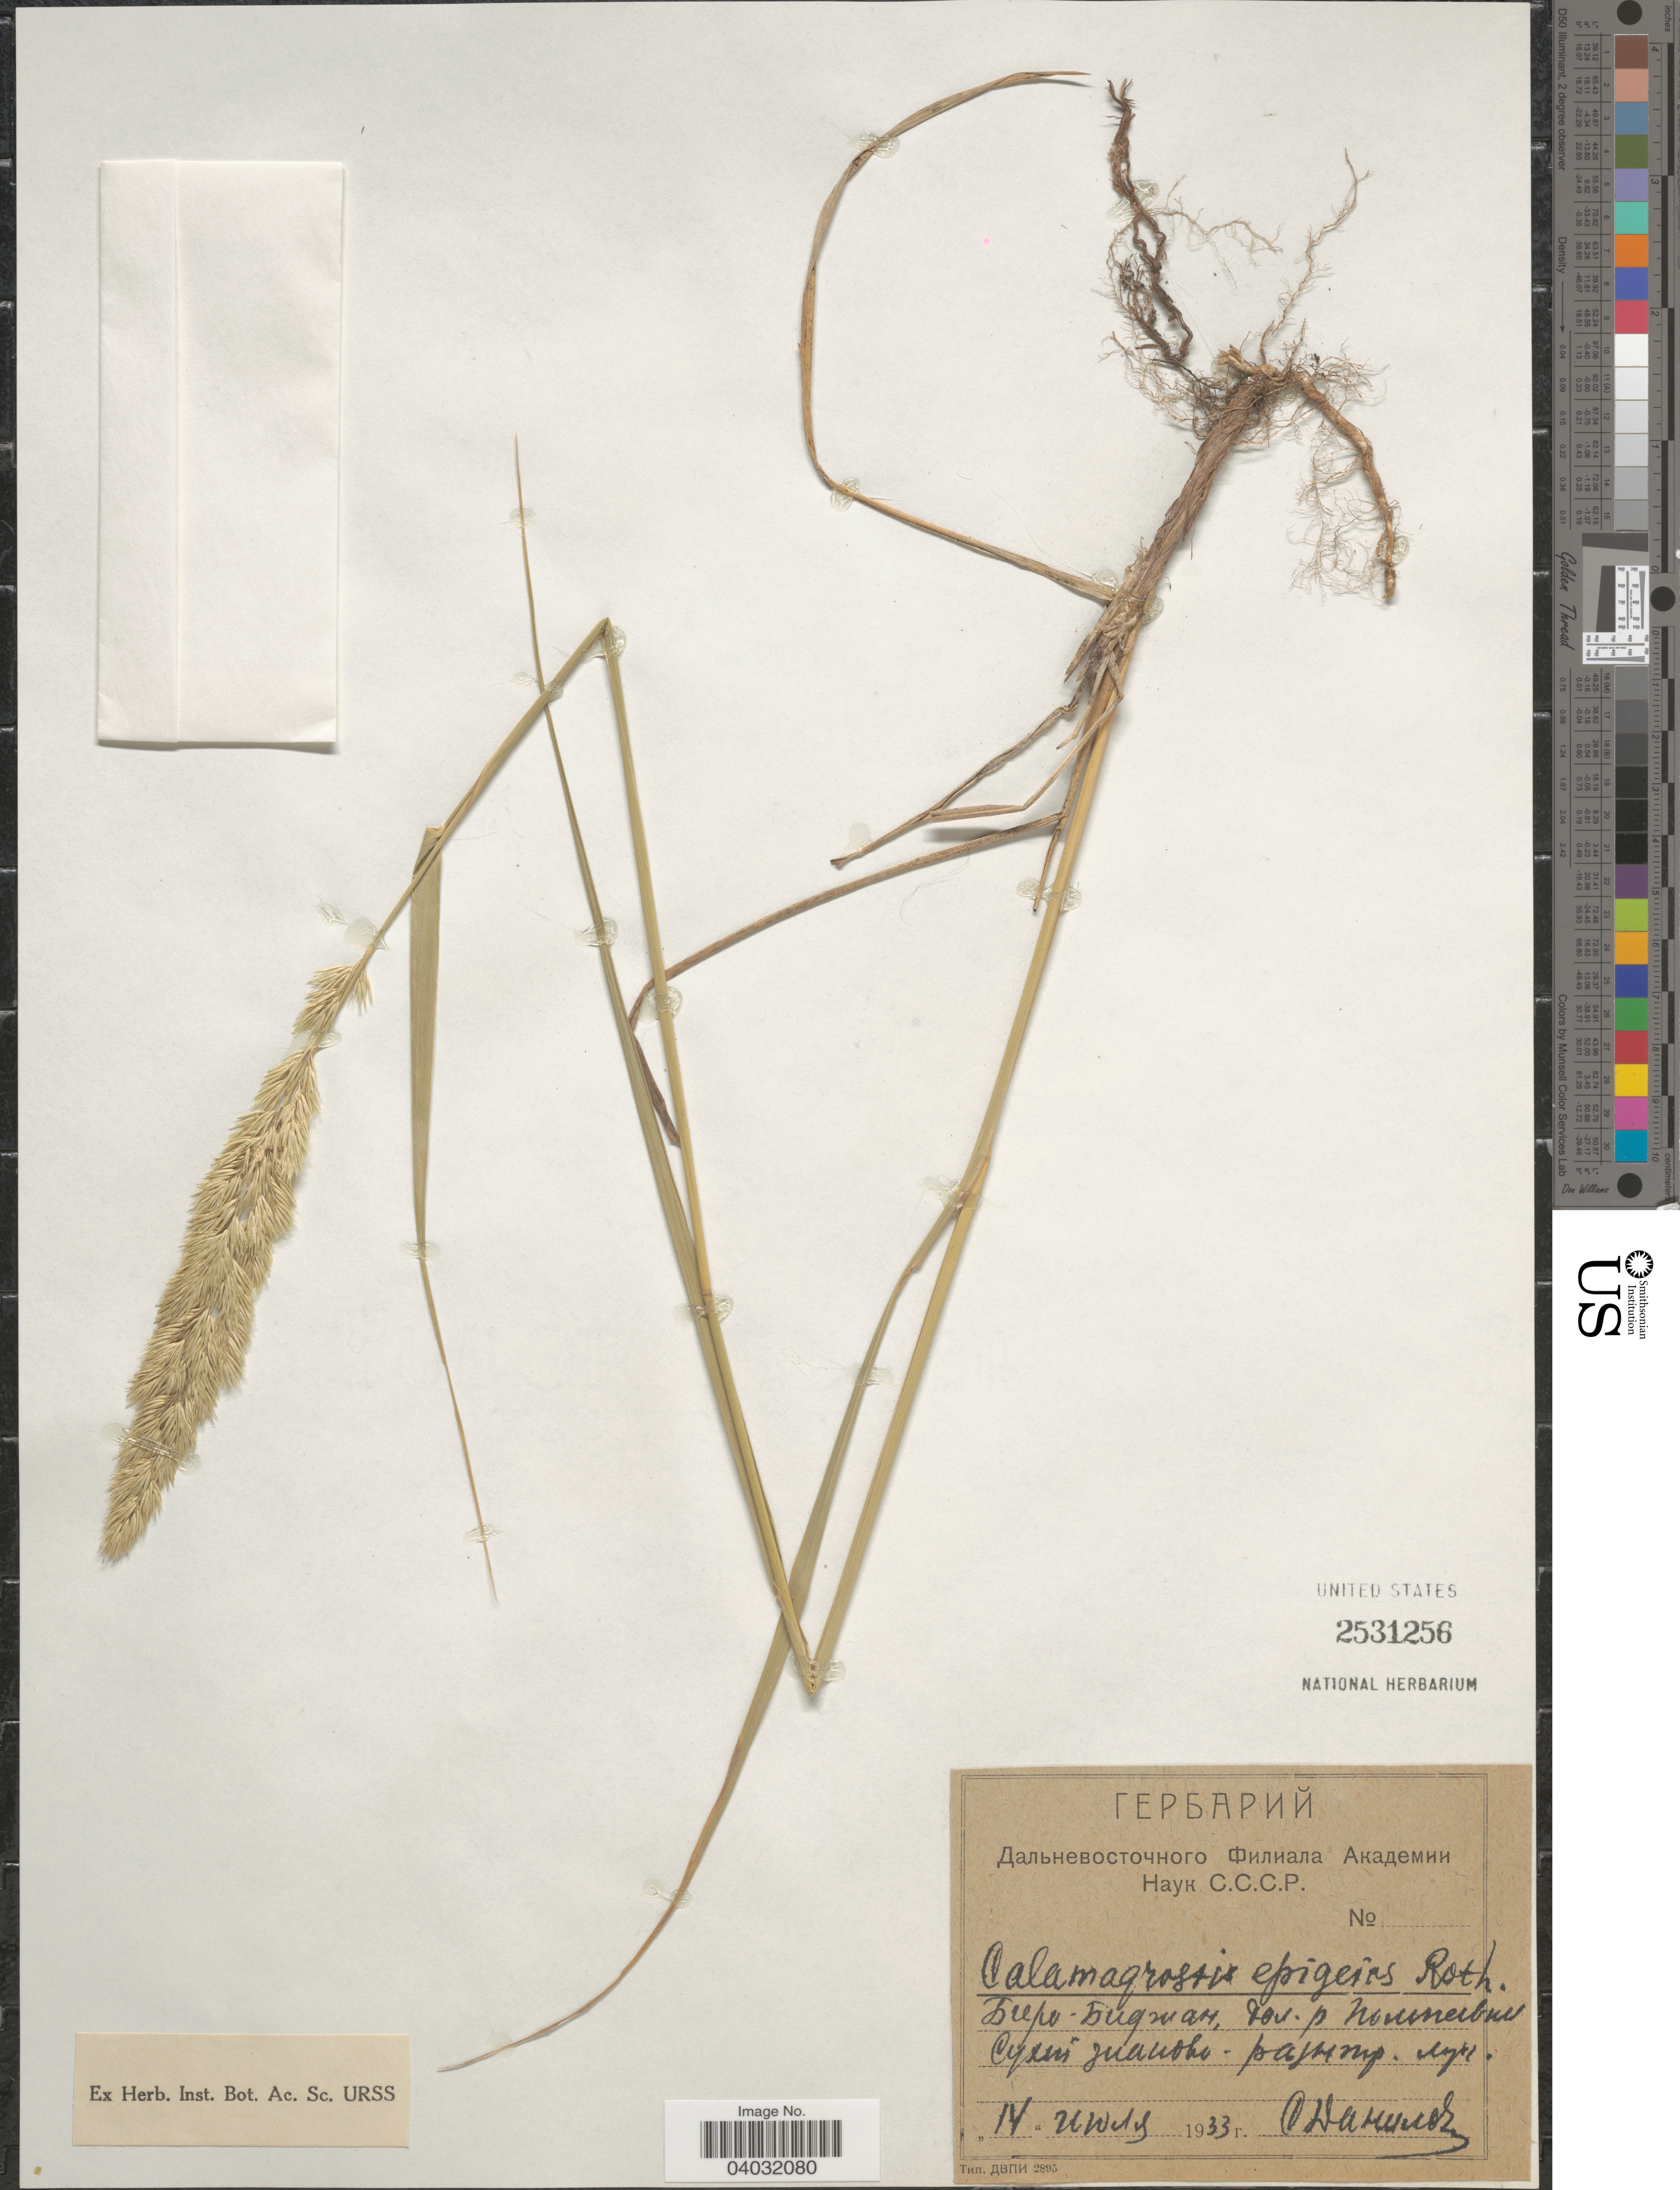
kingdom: Plantae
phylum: Tracheophyta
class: Liliopsida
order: Poales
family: Poaceae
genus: Calamagrostis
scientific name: Calamagrostis epigeios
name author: (L.) Roth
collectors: S. Danilov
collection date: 1933-07-14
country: Russian Federation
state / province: Jewish Autonomous O.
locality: Birobidzhan, valley of river Pompeyevka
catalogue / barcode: US 2531256